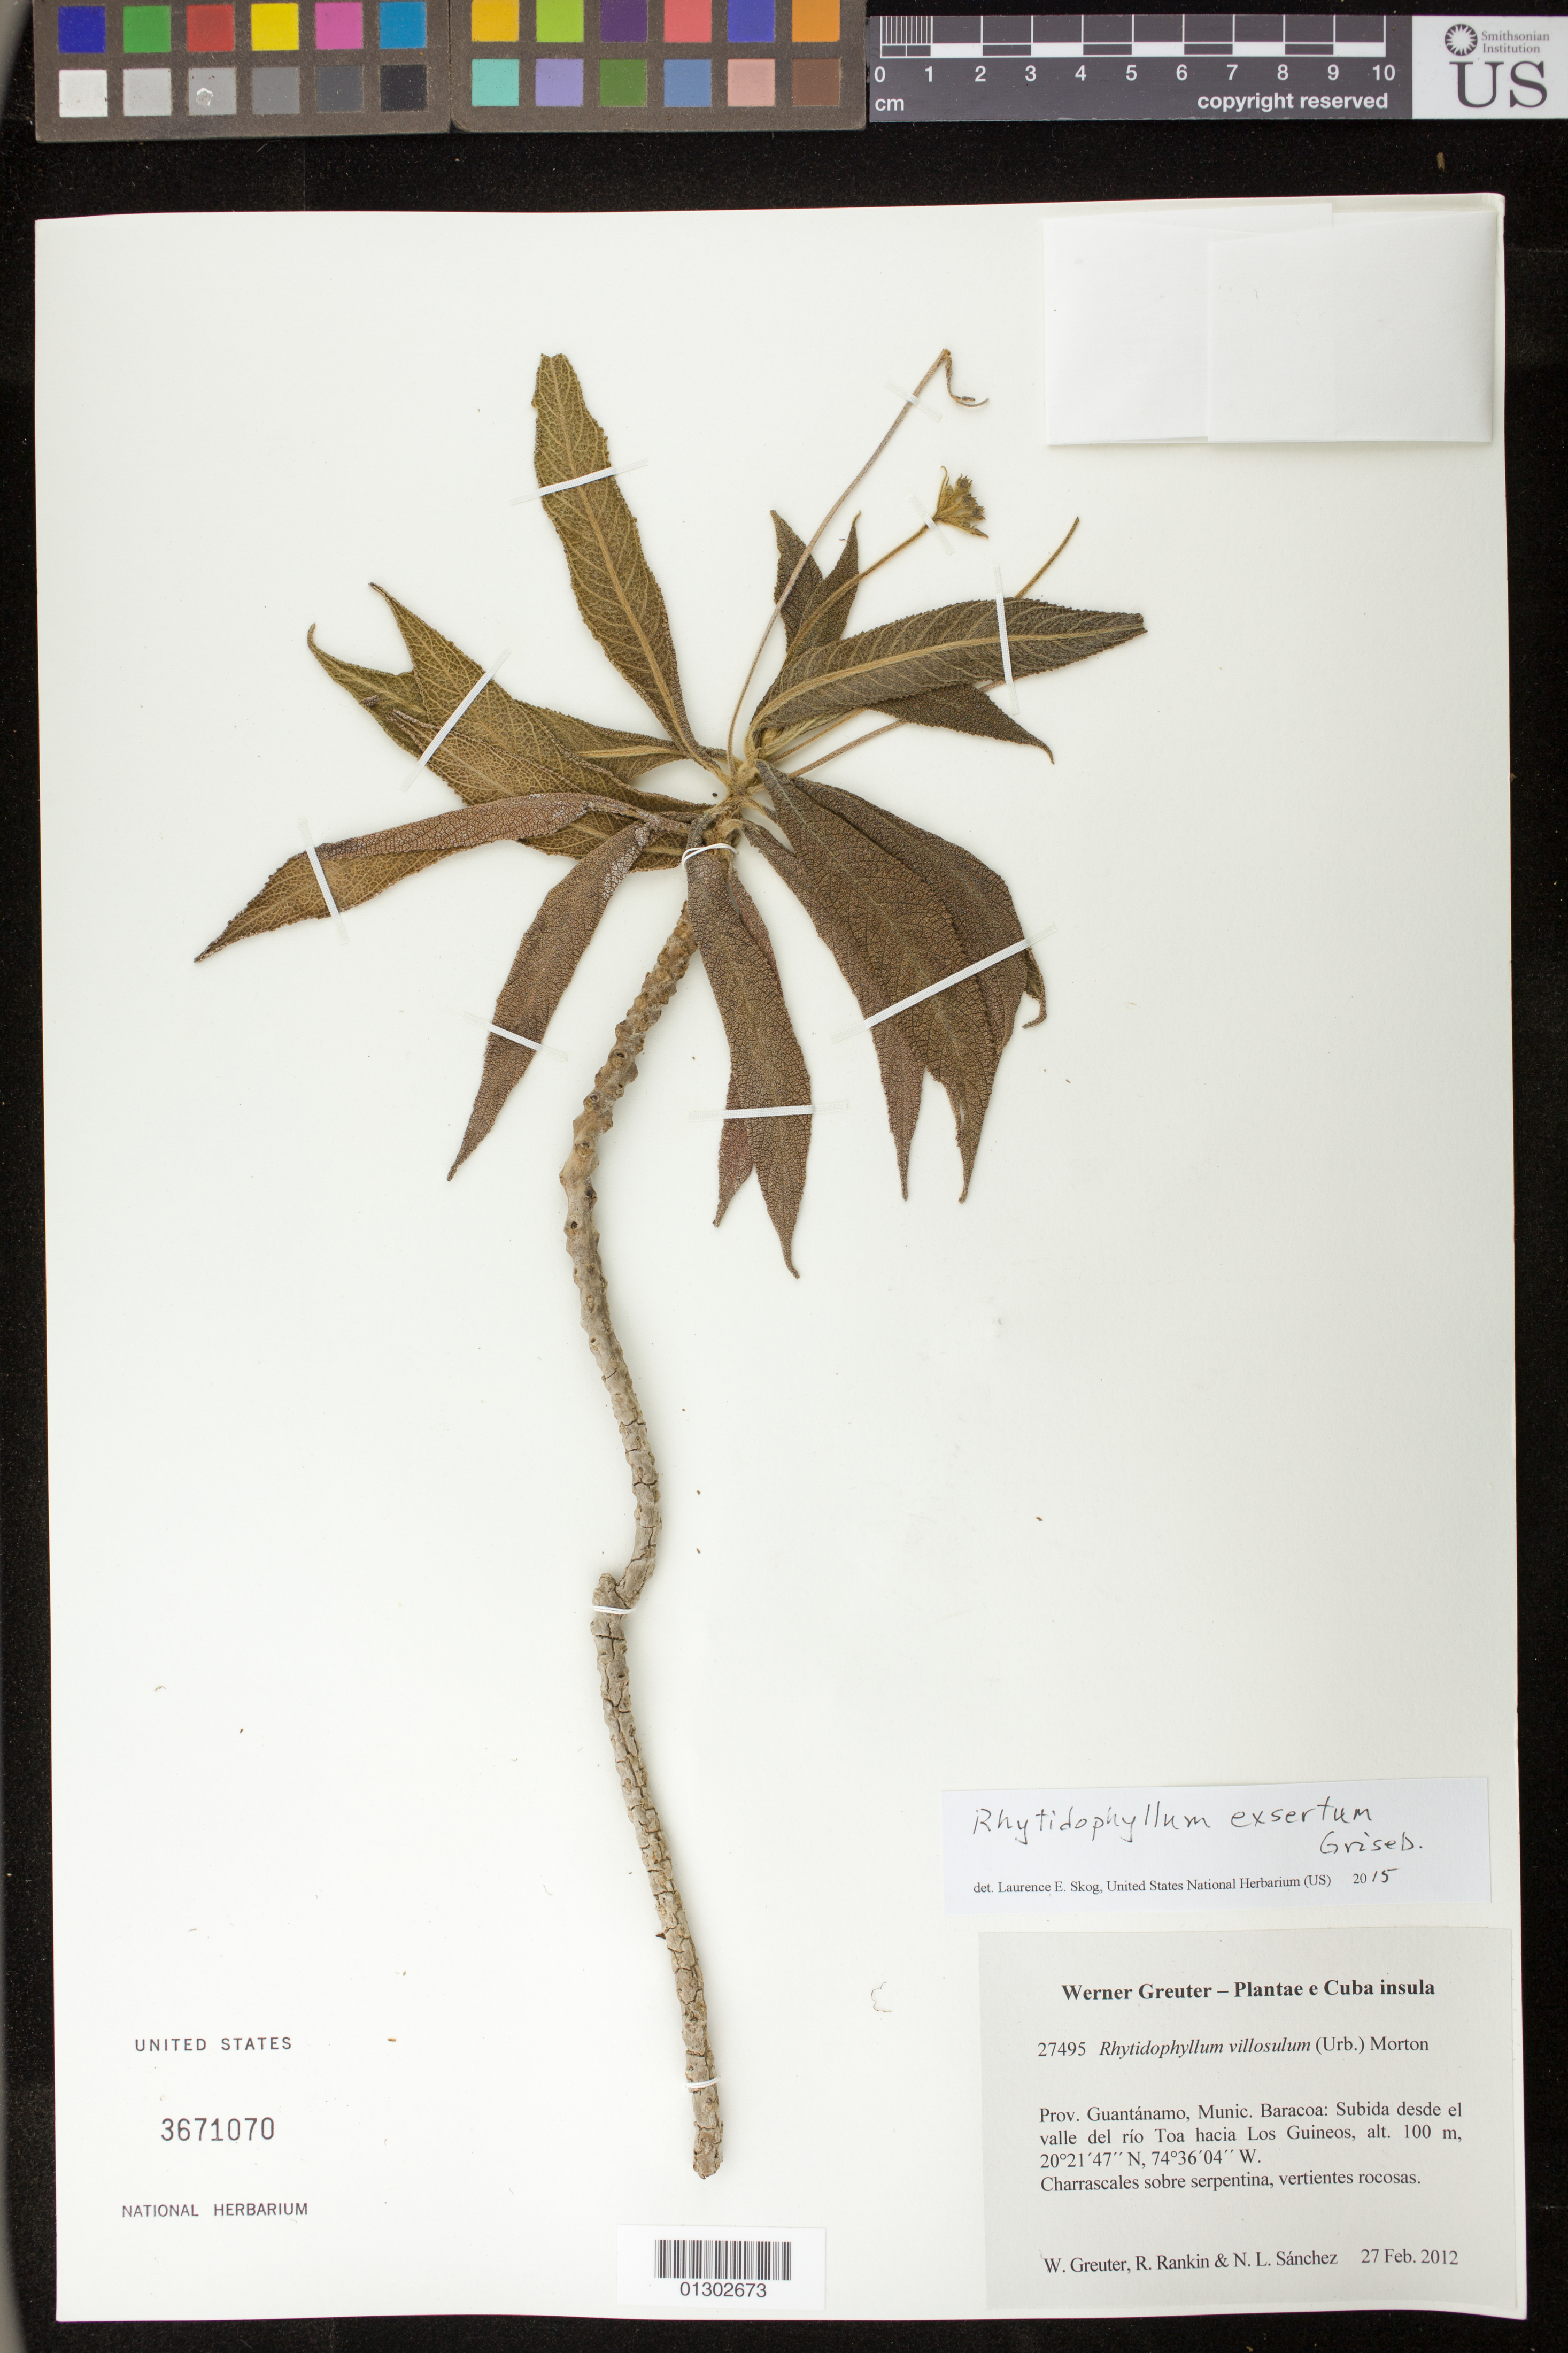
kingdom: Plantae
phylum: Tracheophyta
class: Magnoliopsida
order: Lamiales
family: Gesneriaceae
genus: Rhytidophyllum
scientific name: Rhytidophyllum exsertum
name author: Griseb.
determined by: Skog, Laurence E.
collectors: W. R. Greuter, R. Rankin Rodriguez & N. Sanchez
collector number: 27495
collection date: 2012-02-27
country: Cuba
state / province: Guantanamo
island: Cuba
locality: Munic. Baracoa; subida desde el valle del río Toa hacia Los Guineos.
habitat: Charrascales sobre serpentina, vertientes rocosas.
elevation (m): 100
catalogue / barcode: US 3671070